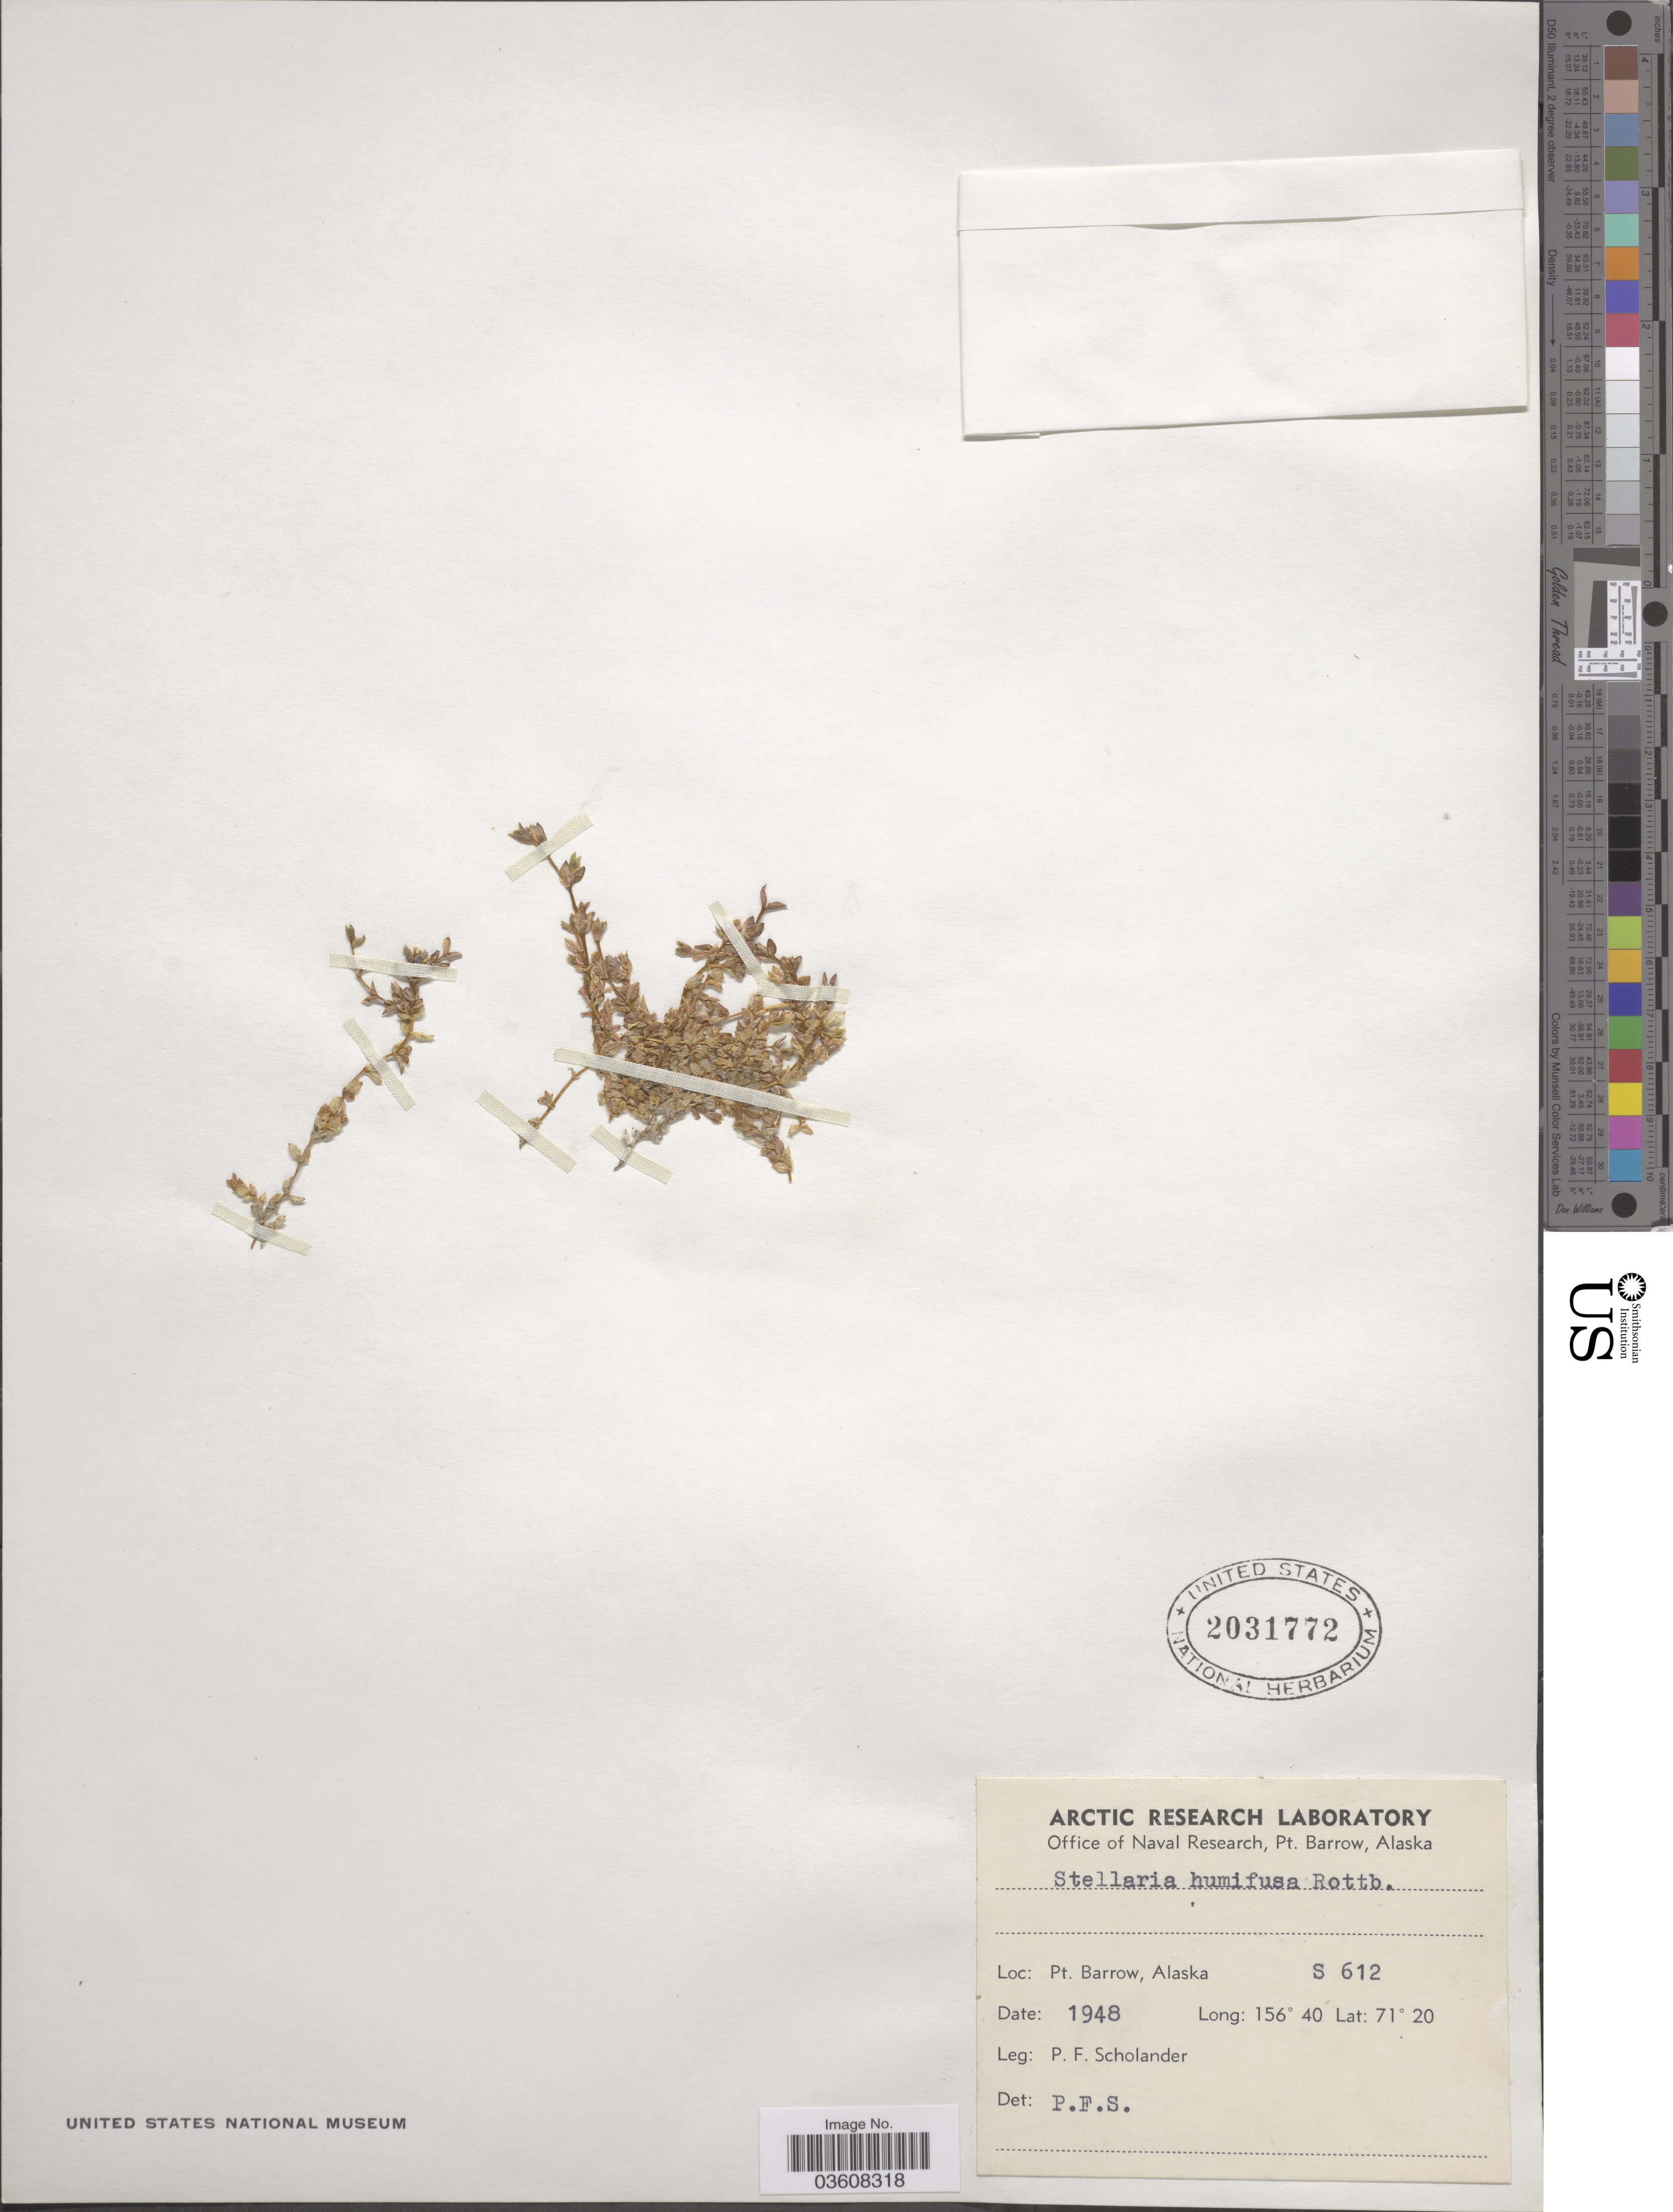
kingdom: Plantae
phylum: Tracheophyta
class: Magnoliopsida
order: Caryophyllales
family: Caryophyllaceae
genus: Stellaria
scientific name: Stellaria humifusa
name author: Rottb.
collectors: P. Scholander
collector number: S612?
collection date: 1948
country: United States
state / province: Alaska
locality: Point Barrow.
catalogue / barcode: US 2031772